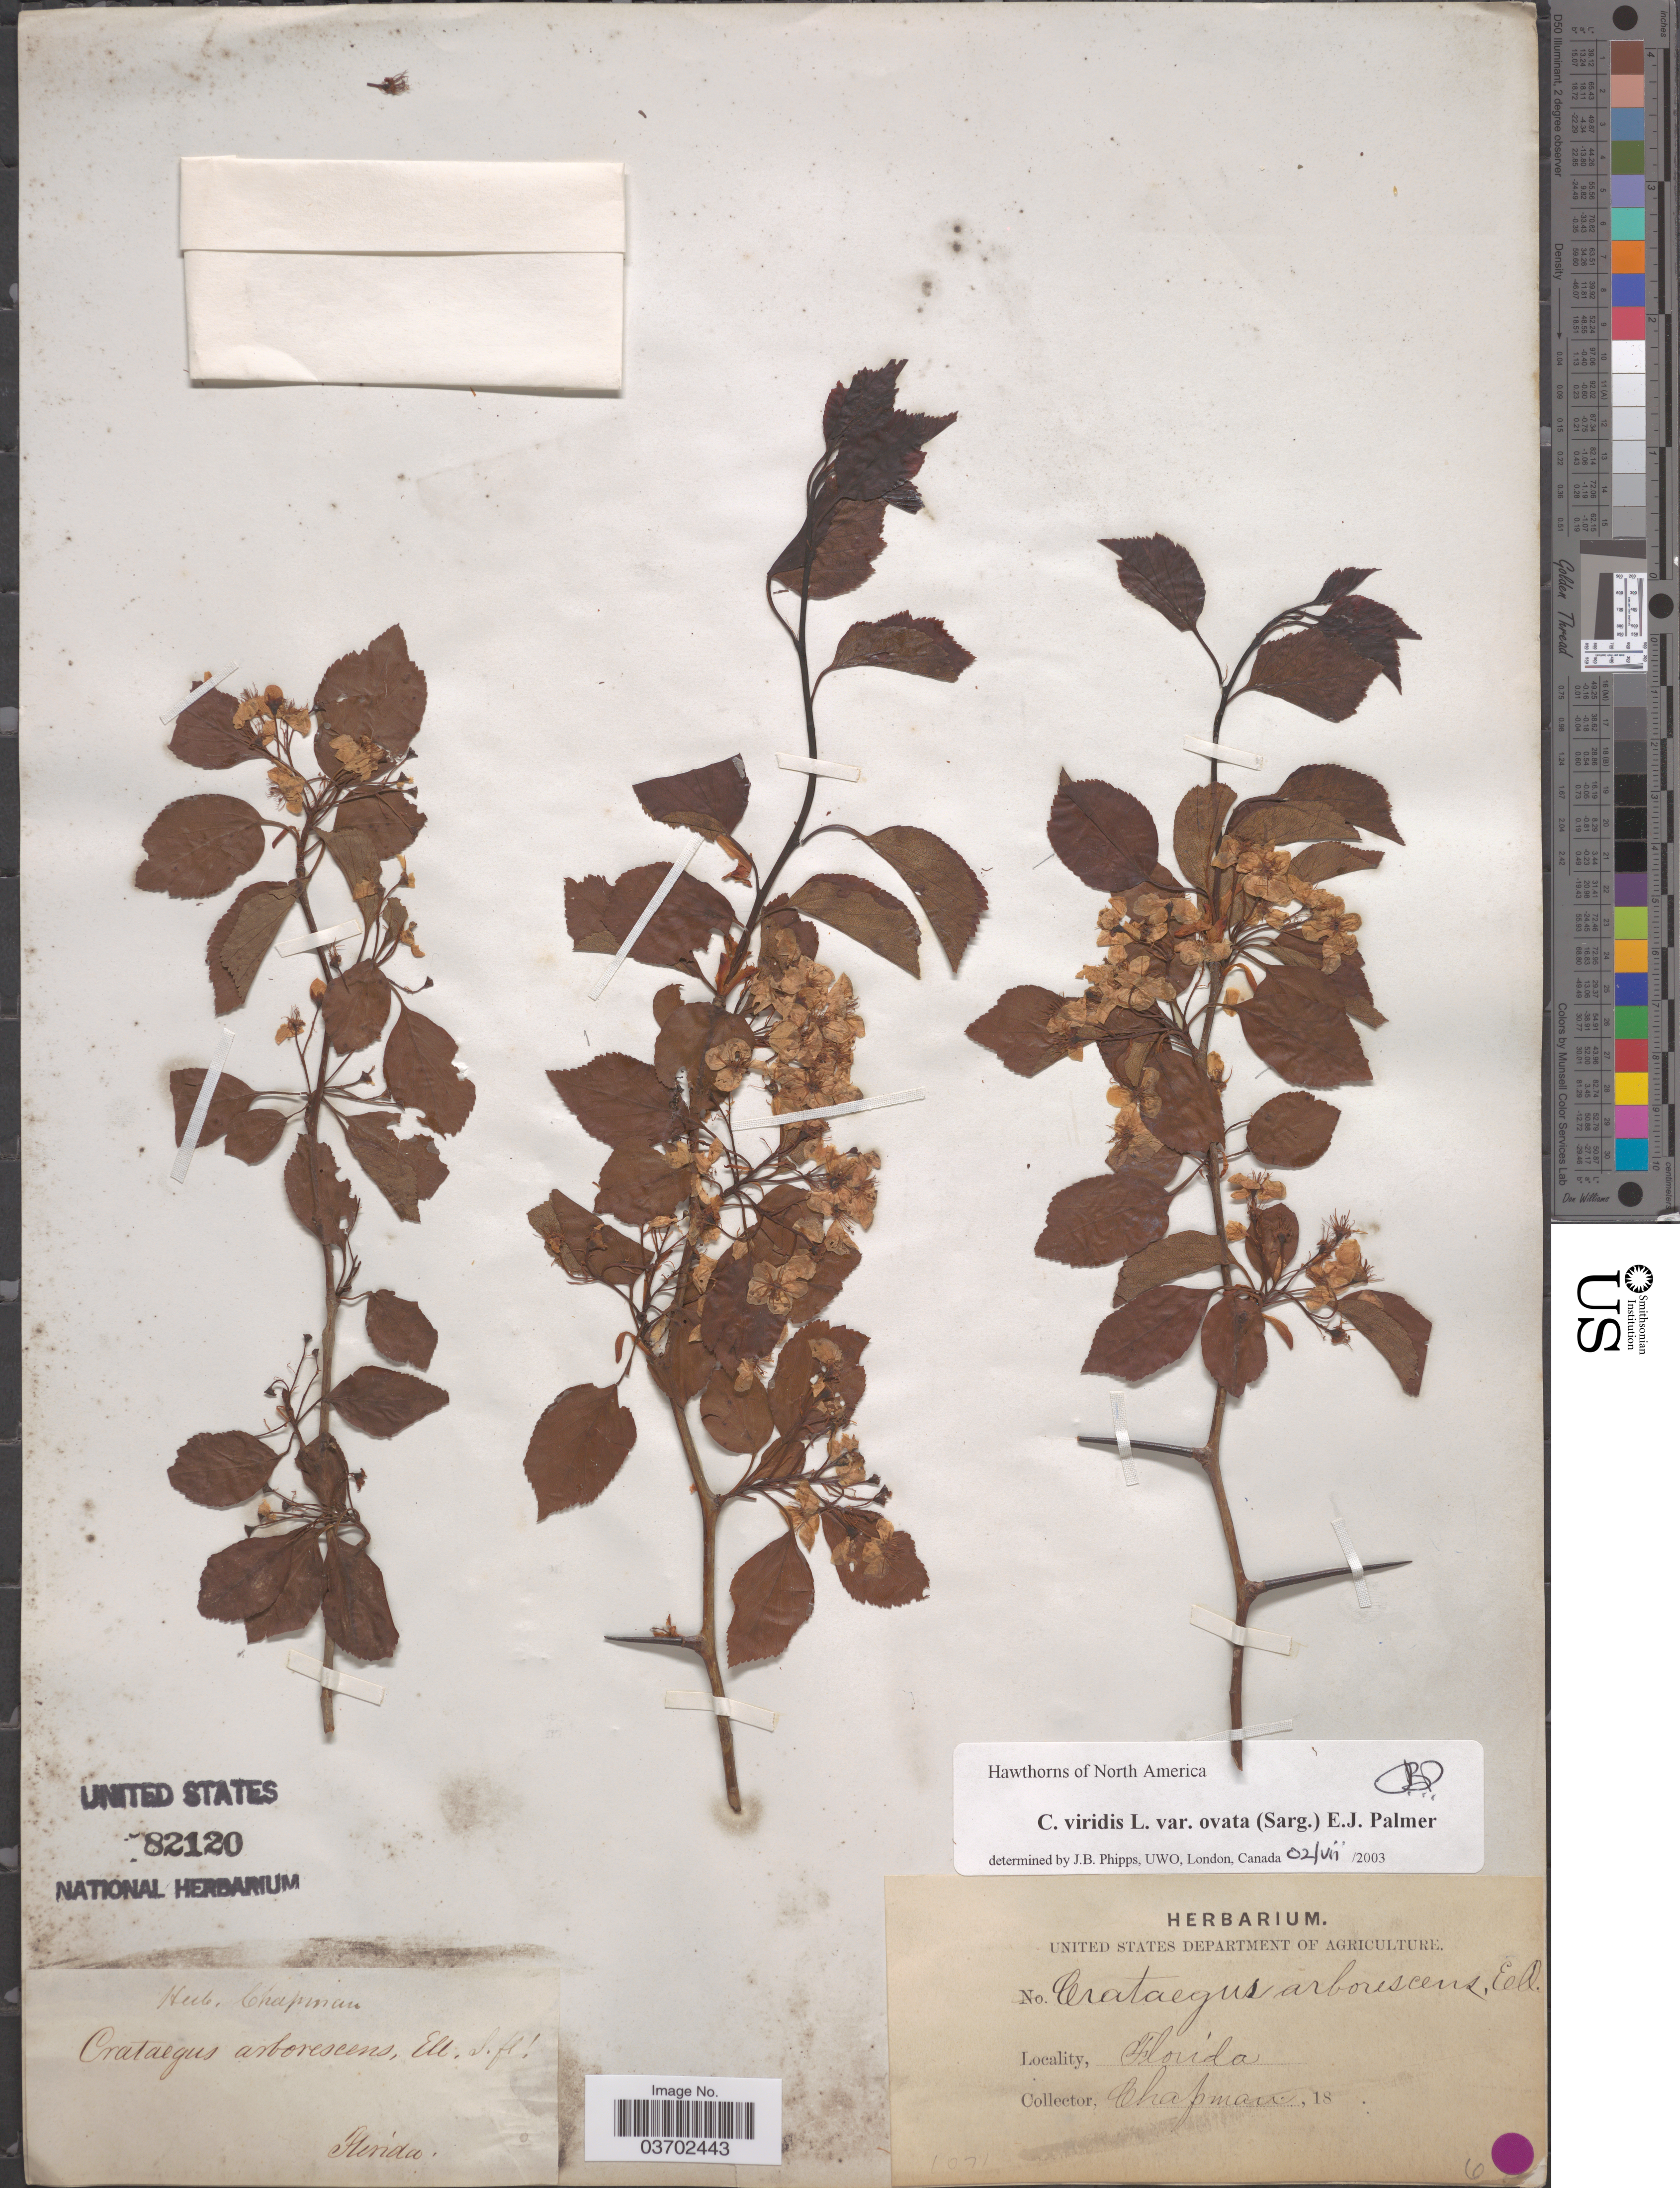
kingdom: Plantae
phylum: Tracheophyta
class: Magnoliopsida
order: Rosales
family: Rosaceae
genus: Crataegus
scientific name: Crataegus viridis var. ovata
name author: (Sarg.) E.J. Palmer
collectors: A. Chapman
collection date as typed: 18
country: United States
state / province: Florida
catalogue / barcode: US 82120